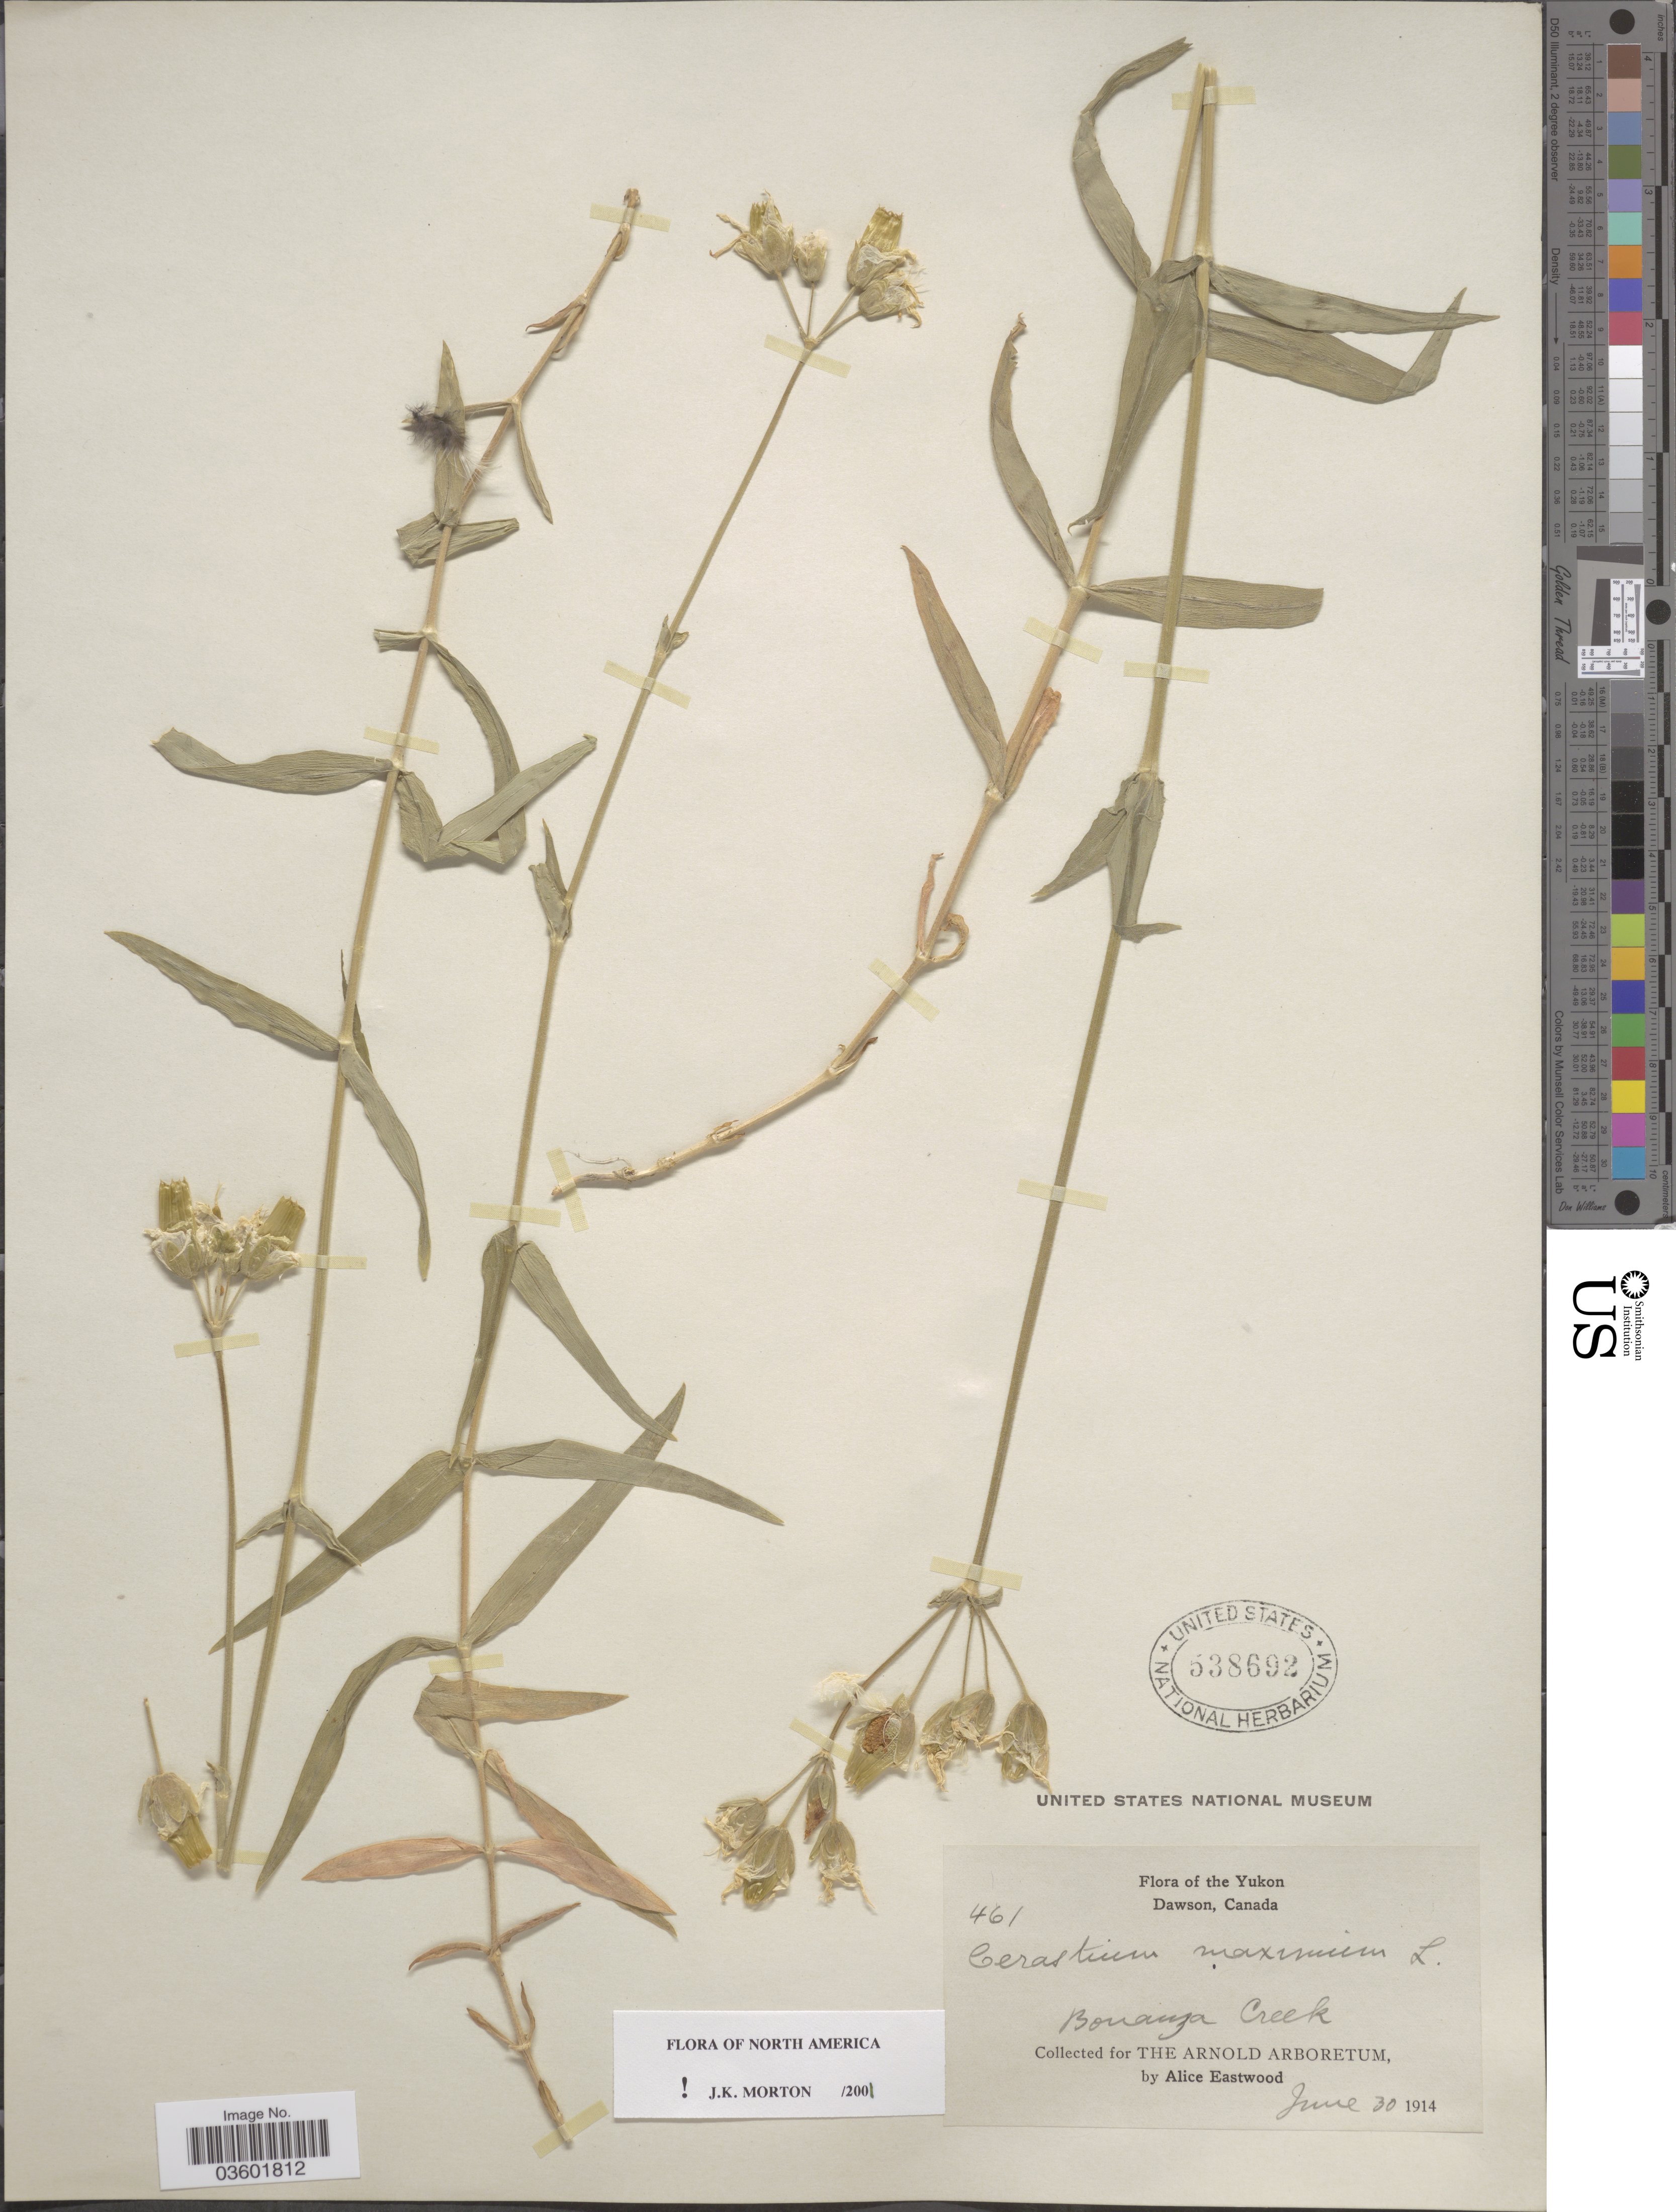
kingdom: Plantae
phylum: Tracheophyta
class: Magnoliopsida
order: Caryophyllales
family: Caryophyllaceae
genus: Cerastium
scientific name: Cerastium maximum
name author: L.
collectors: A. Eastwood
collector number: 461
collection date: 1914-06-30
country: Canada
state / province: Yukon Territory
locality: Dawson, Bonanza Creek.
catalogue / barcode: US 533692